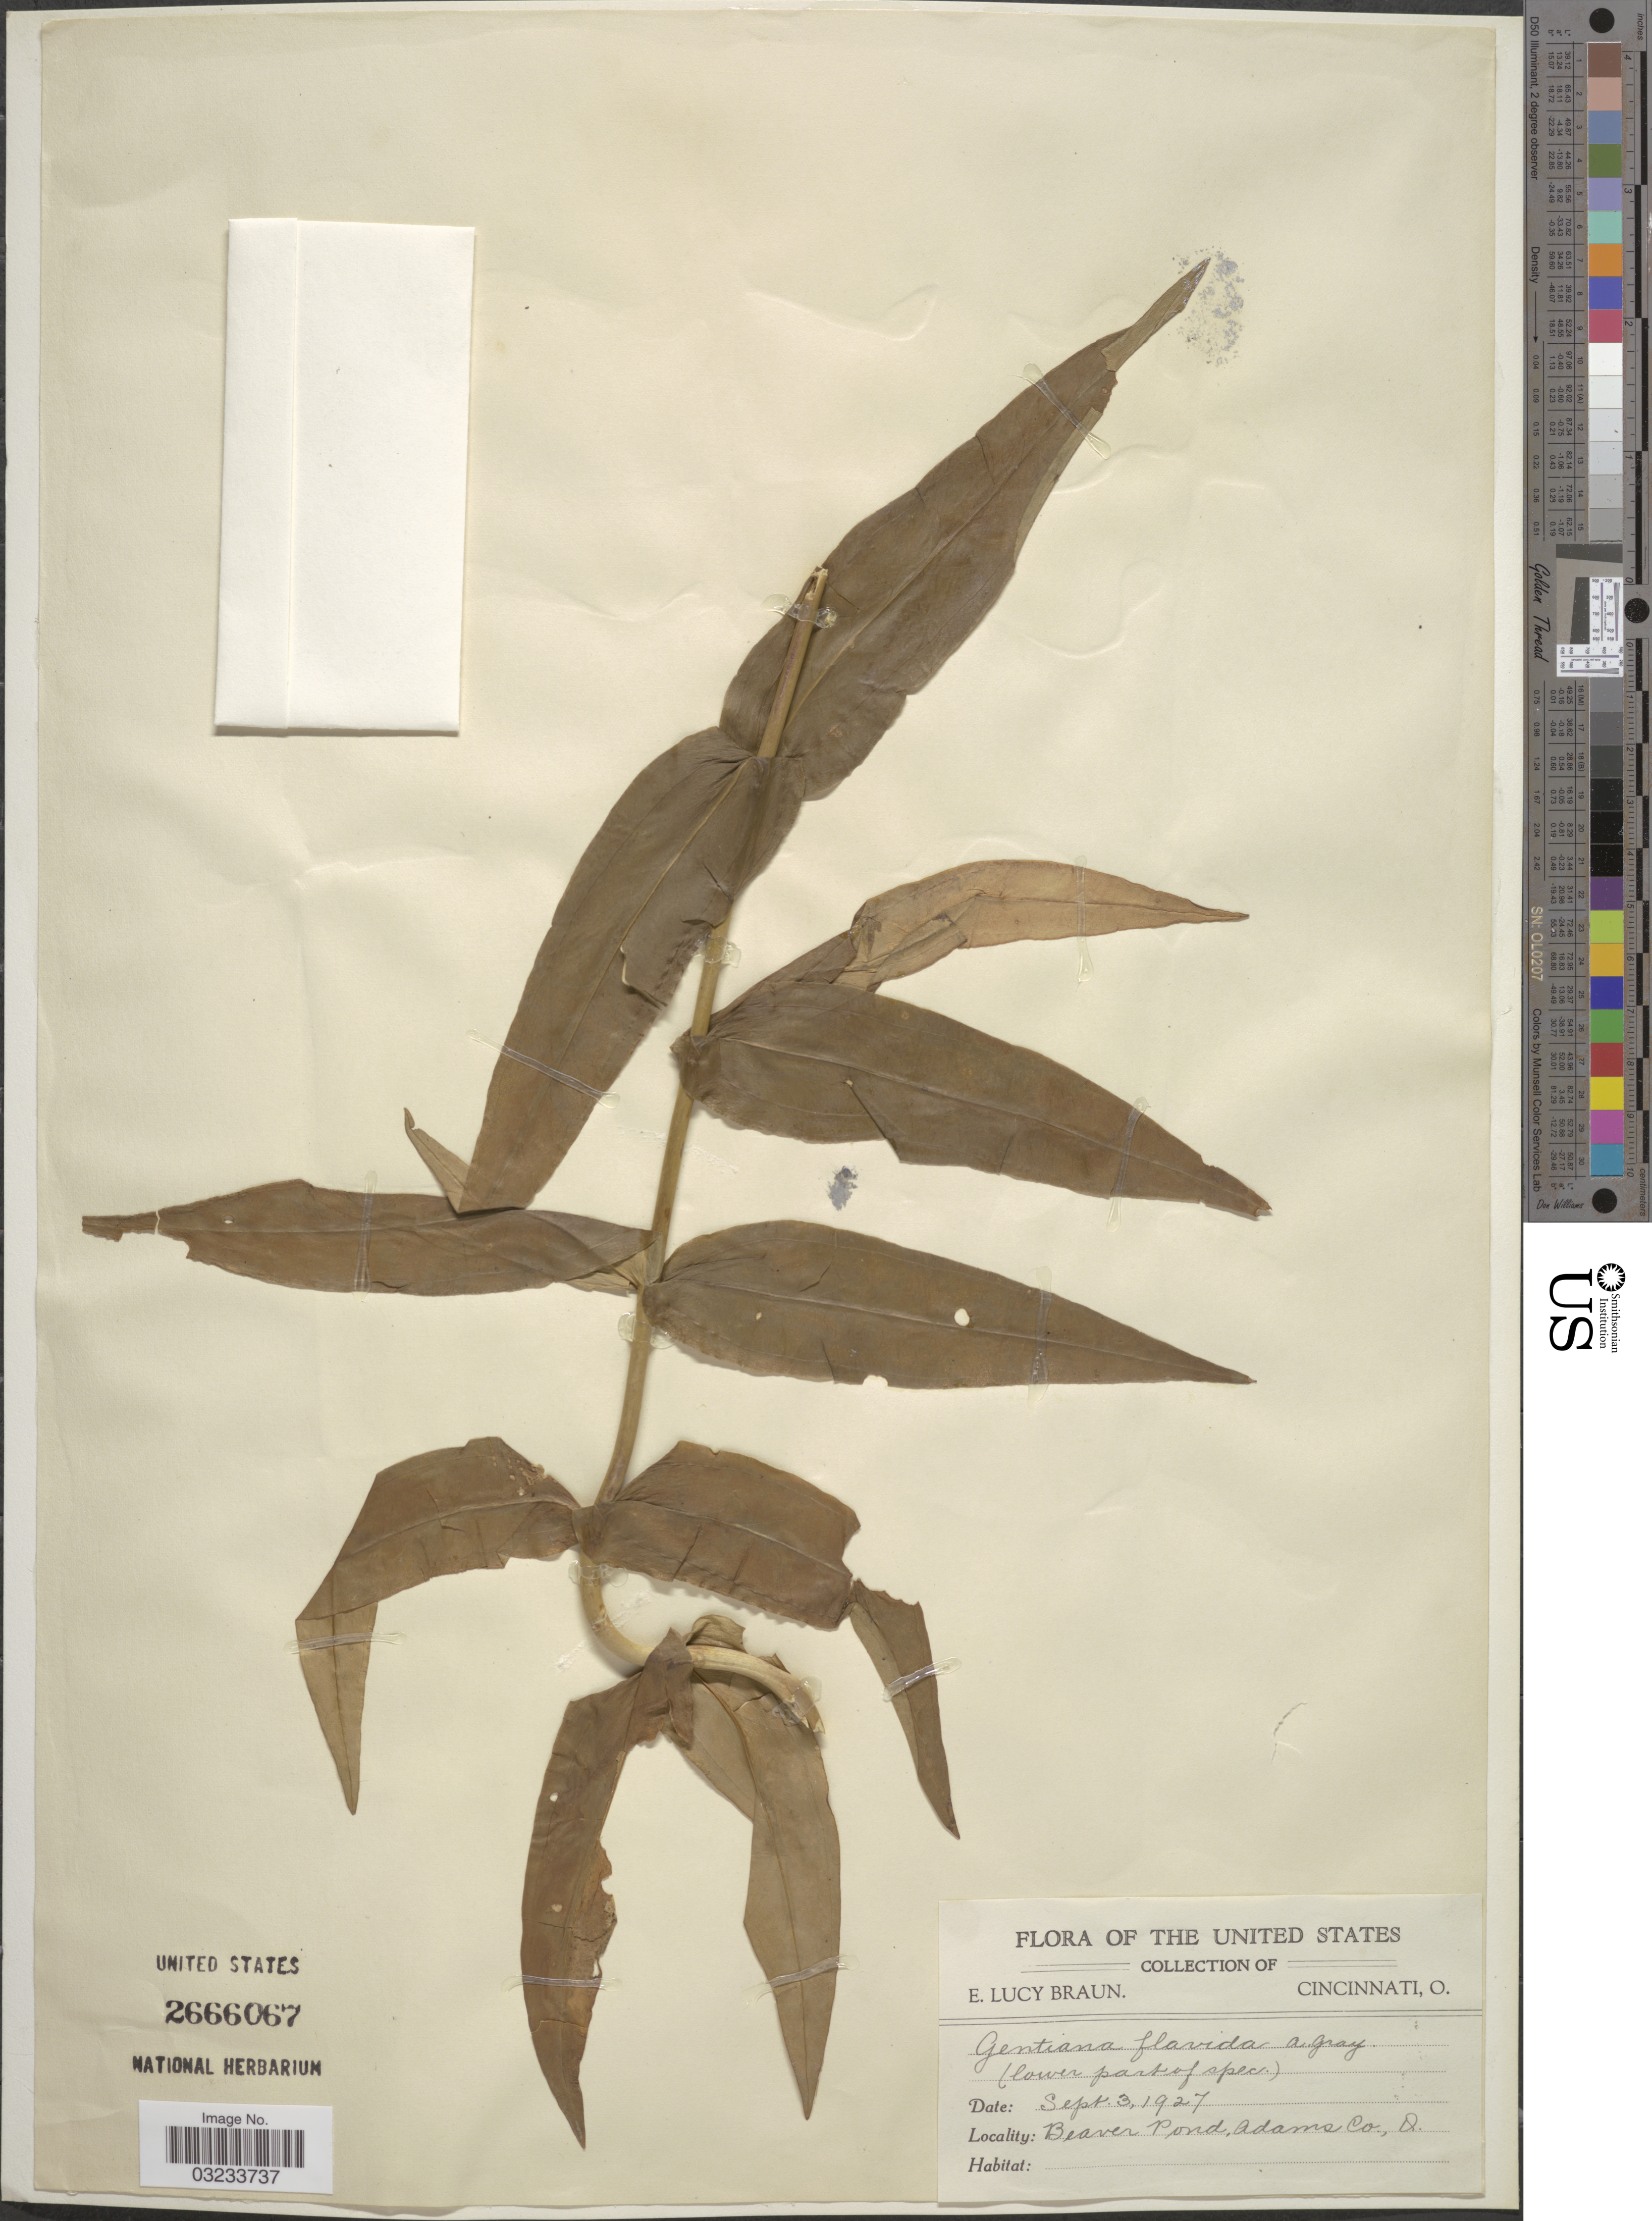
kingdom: Plantae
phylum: Tracheophyta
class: Magnoliopsida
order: Gentianales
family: Gentianaceae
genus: Gentiana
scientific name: Gentiana alba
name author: Muhl. ex J. McNab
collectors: E. Braun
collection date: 1927-09-03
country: United States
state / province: Ohio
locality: Beaver Pond, Adams Co.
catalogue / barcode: US 2666067